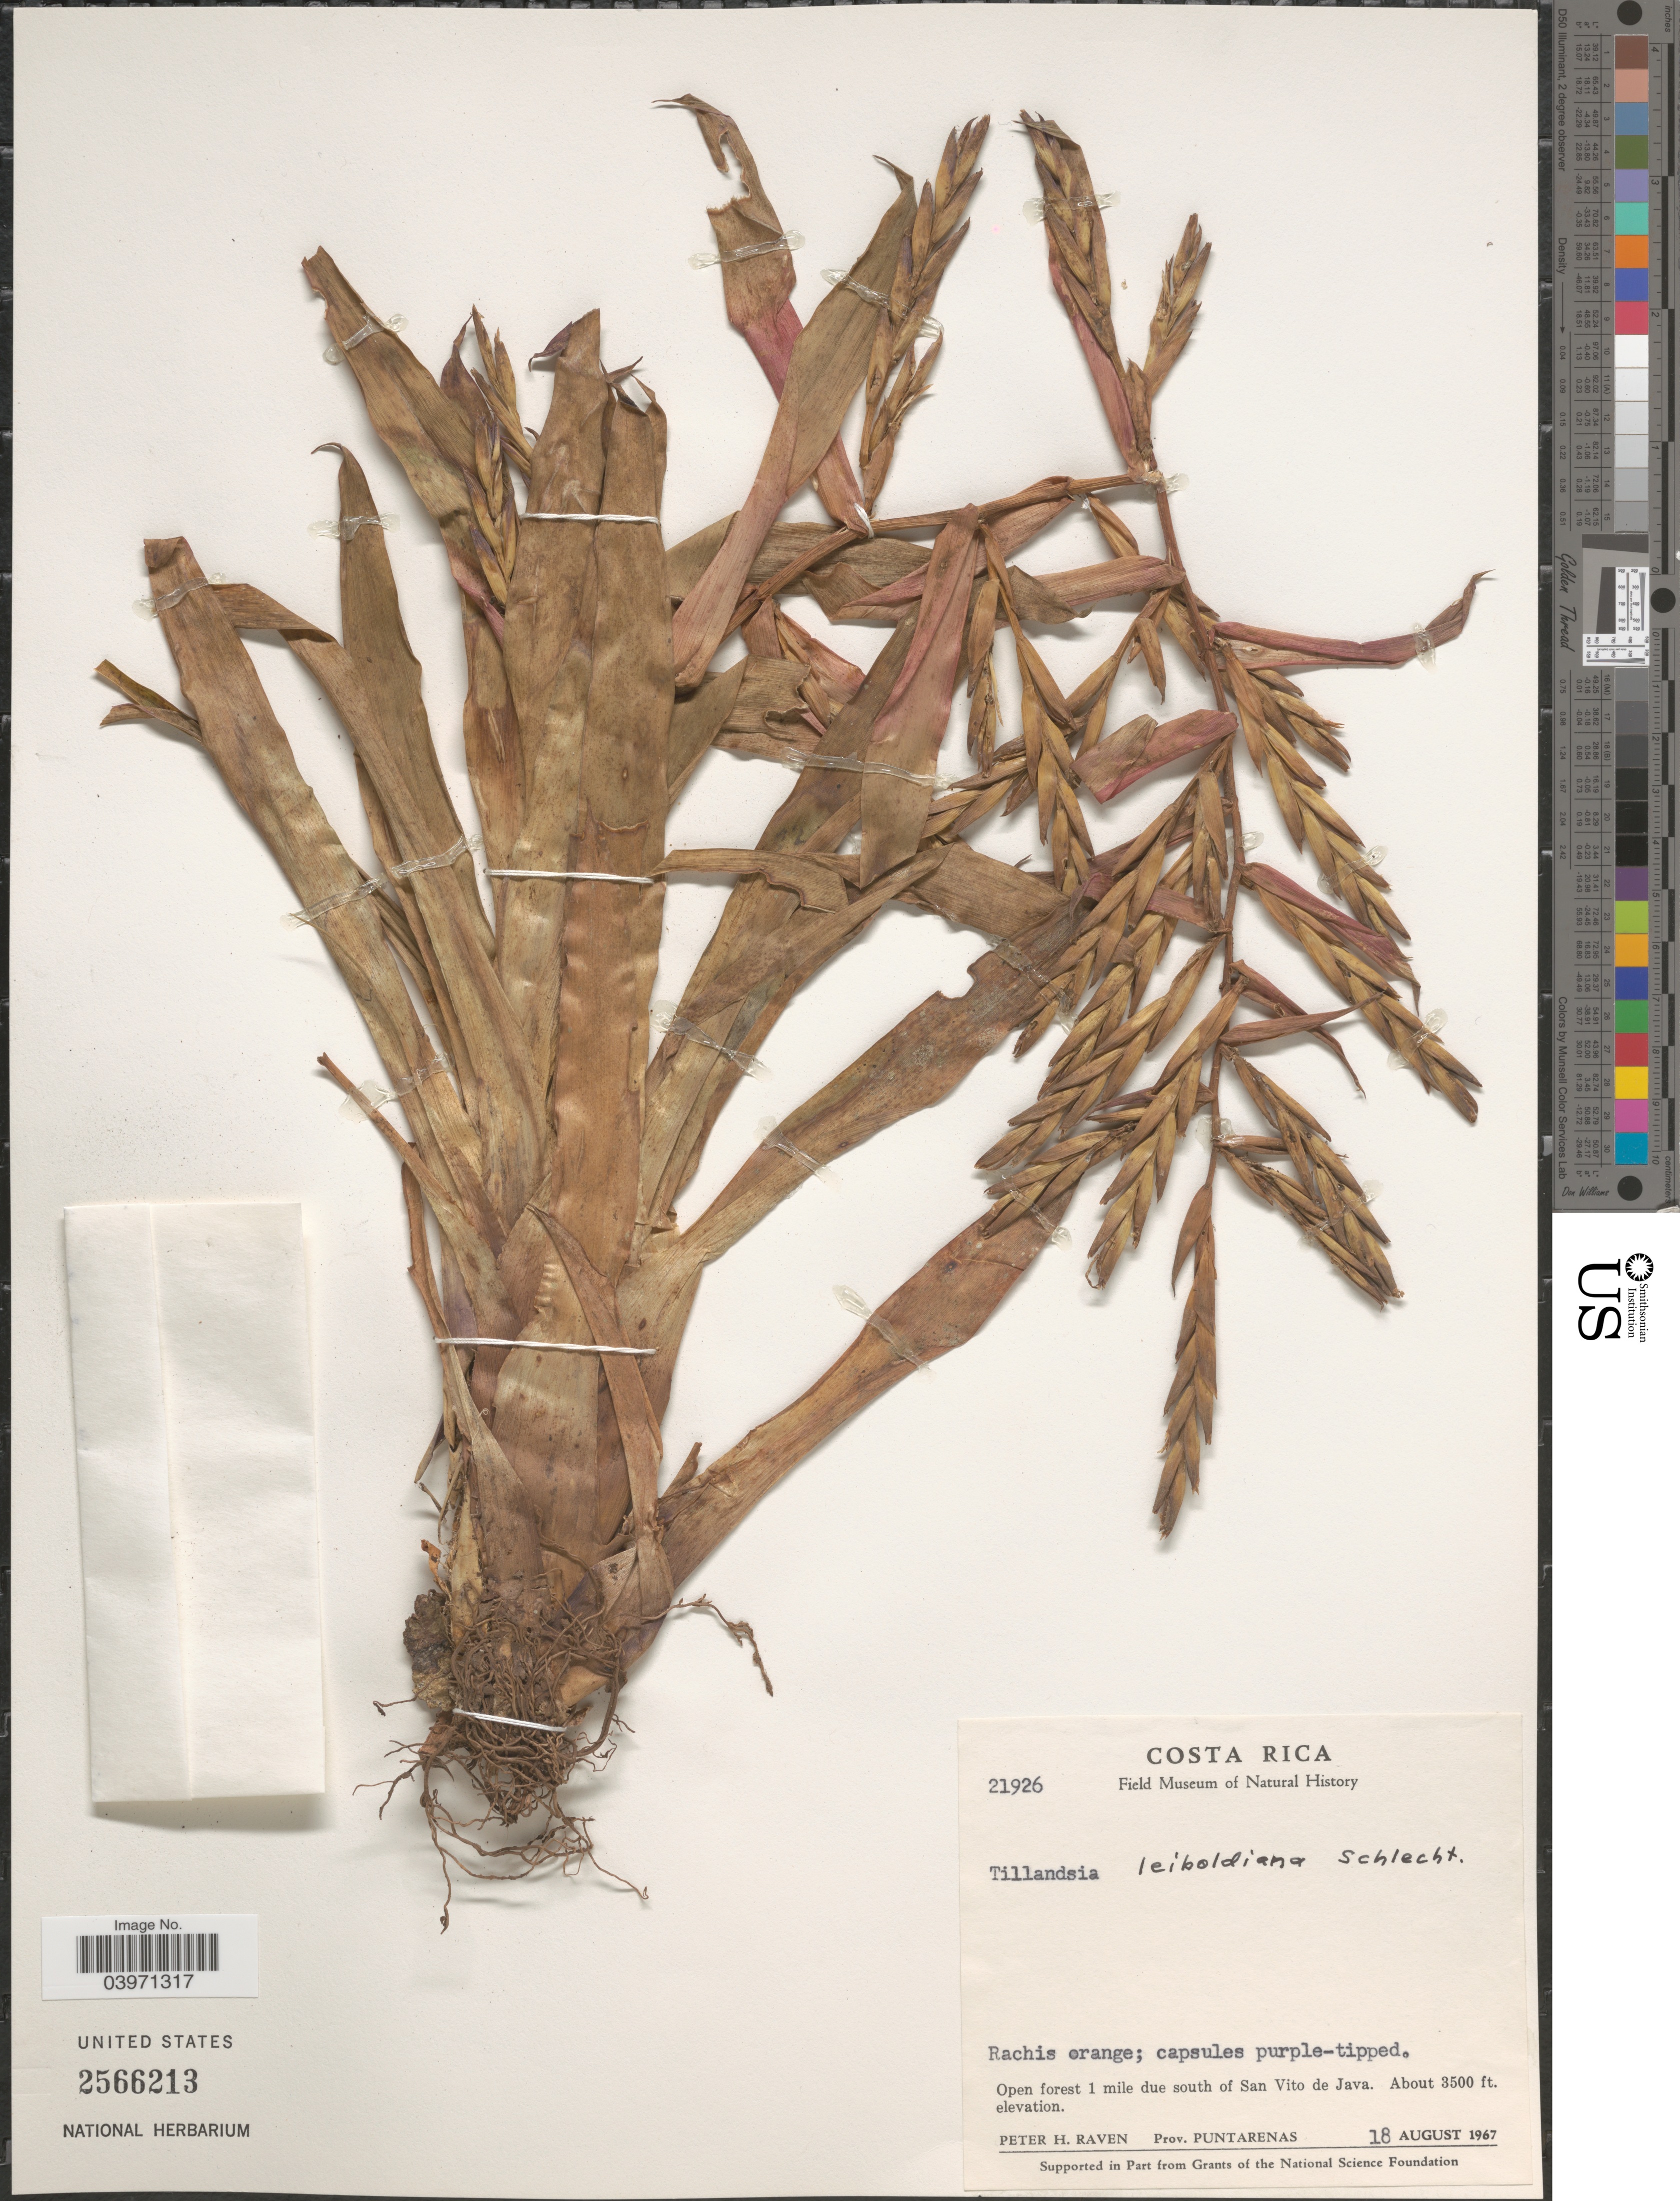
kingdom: Plantae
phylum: Tracheophyta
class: Liliopsida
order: Poales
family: Bromeliaceae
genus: Tillandsia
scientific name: Tillandsia leiboldiana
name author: Schltdl.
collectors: P. Raven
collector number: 21926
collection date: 1967-08-18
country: Costa Rica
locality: Open forest 1 mile due south of San Vito de Java.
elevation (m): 1067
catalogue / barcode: US 2566213